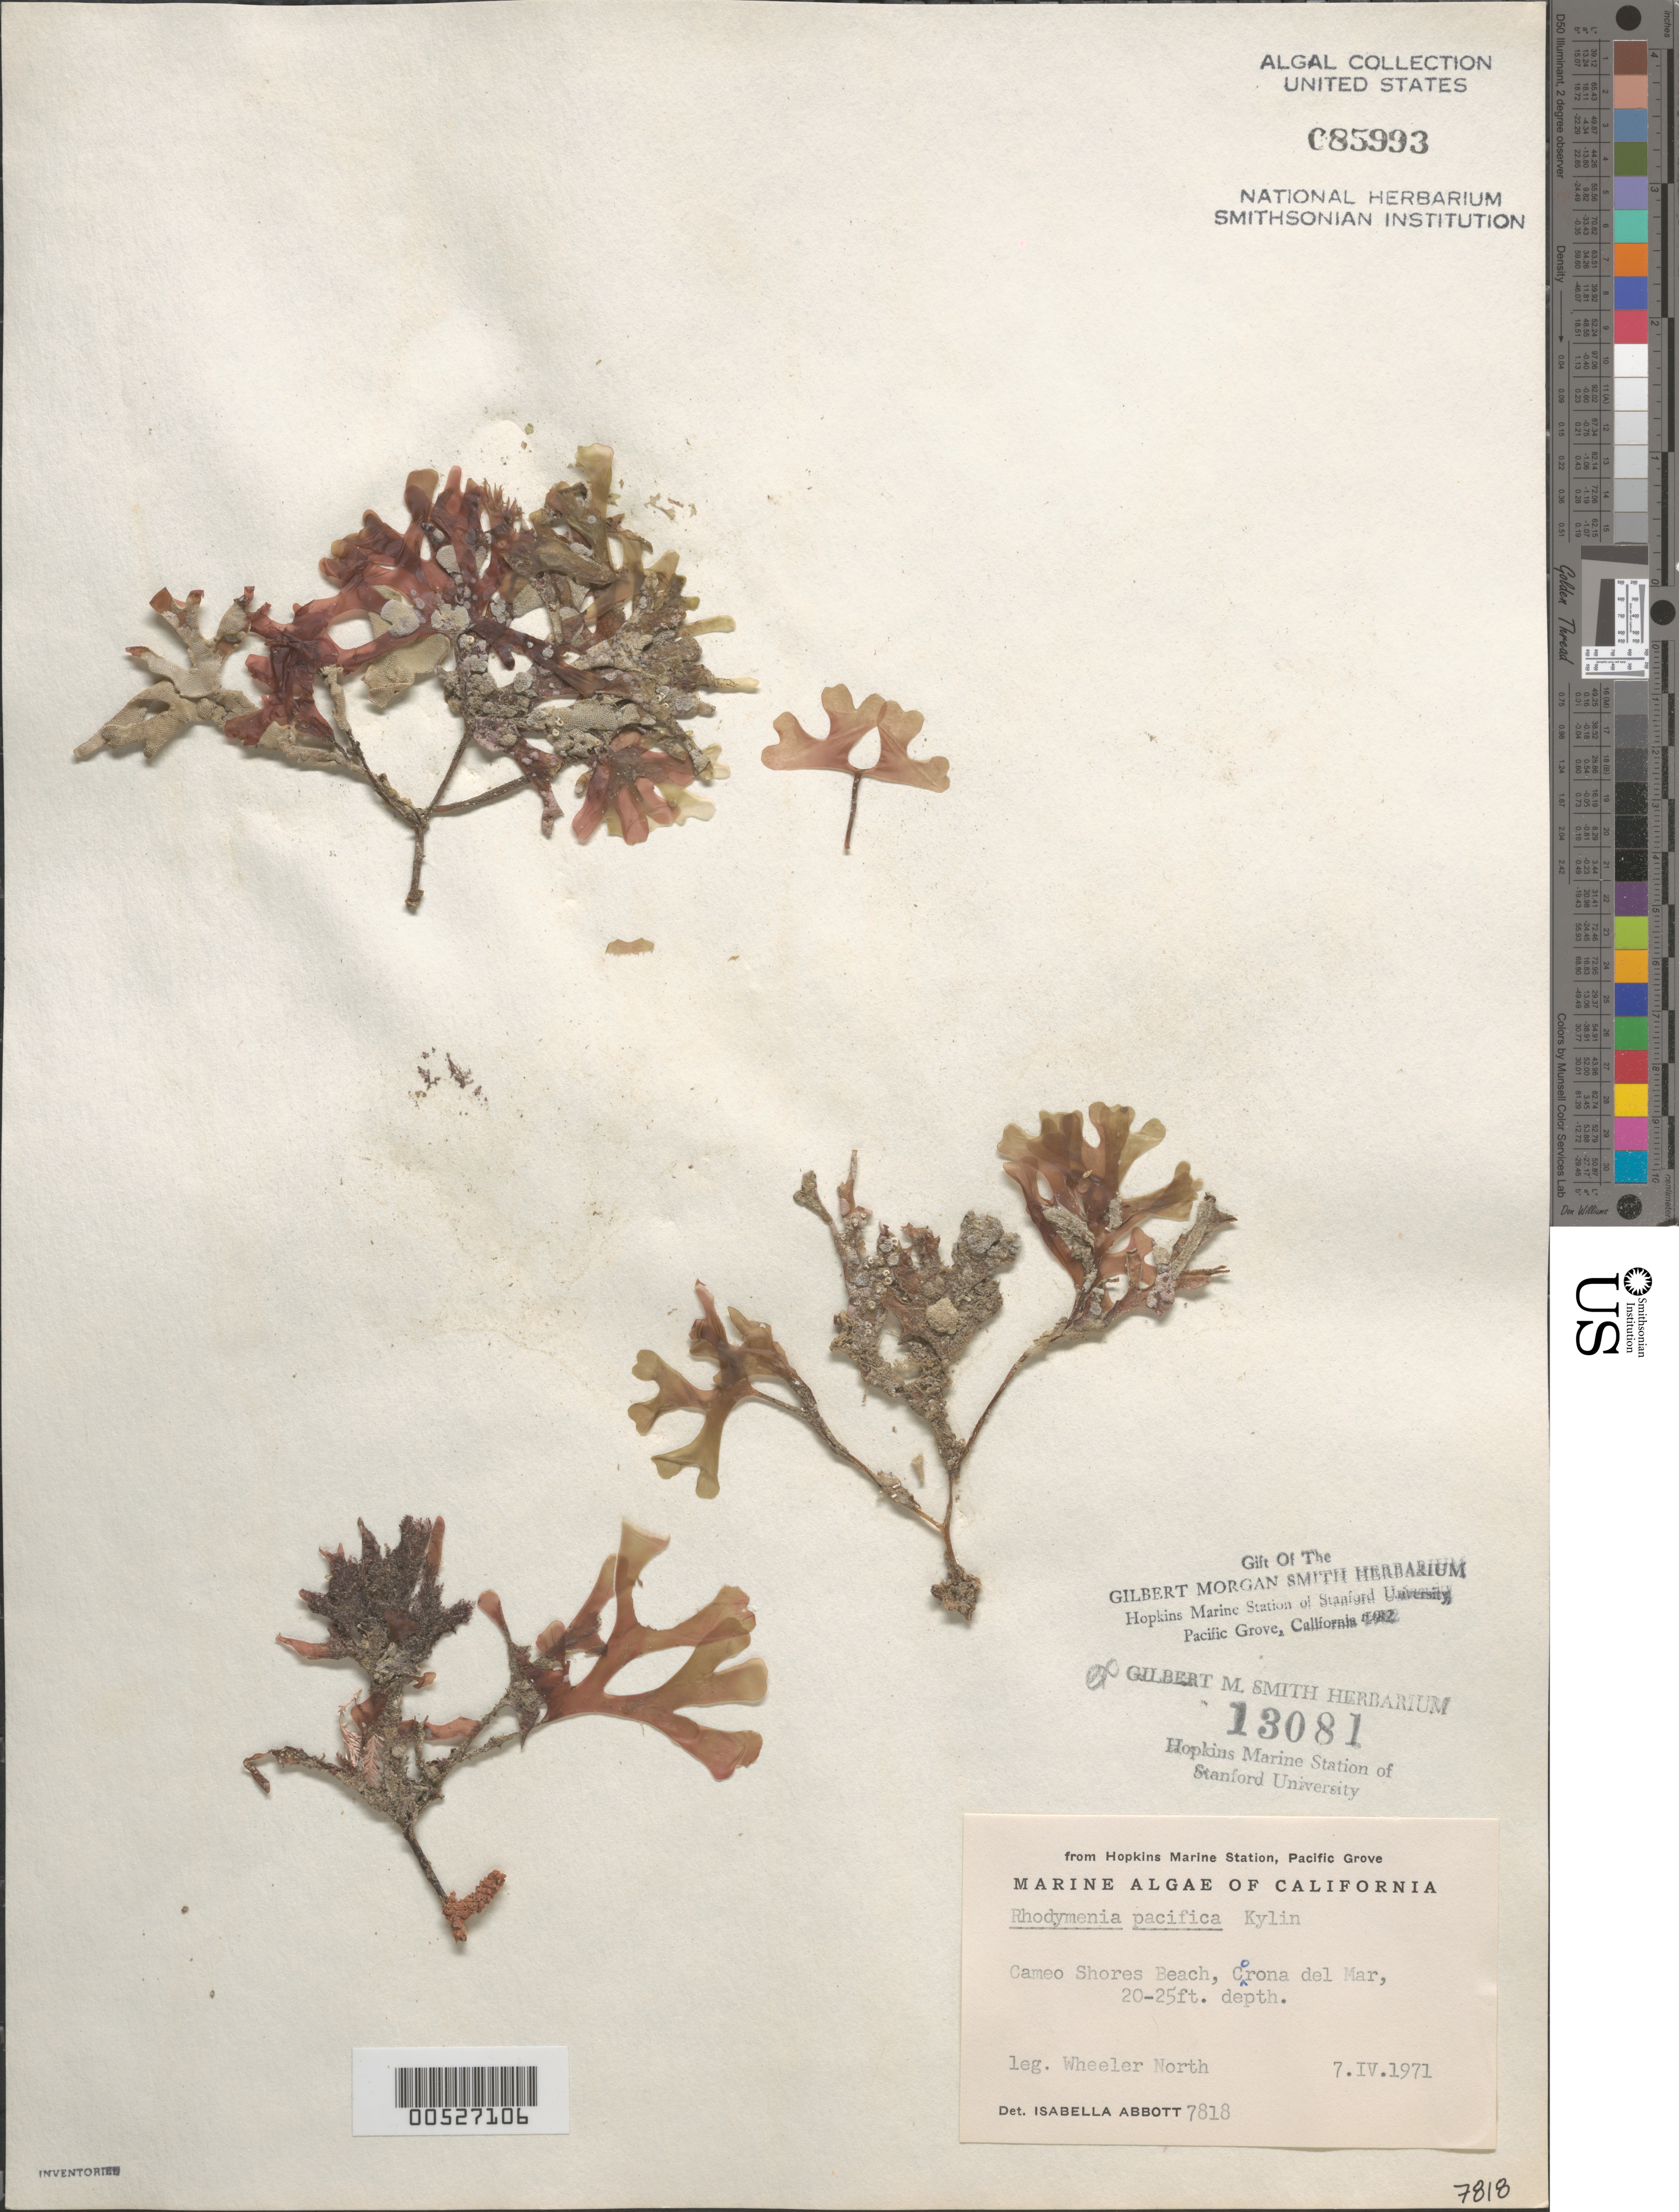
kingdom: Plantae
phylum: Rhodophyta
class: Florideophyceae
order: Rhodymeniales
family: Rhodymeniaceae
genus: Rhodymenia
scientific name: Rhodymenia pacifica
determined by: Abbott, Isabella A.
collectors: W. North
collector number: IAA 7818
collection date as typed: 07 Apr 1971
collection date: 1971-04-07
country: United States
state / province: California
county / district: Orange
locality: Cameo Shores Beach, Corona del Mar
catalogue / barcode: US 85993